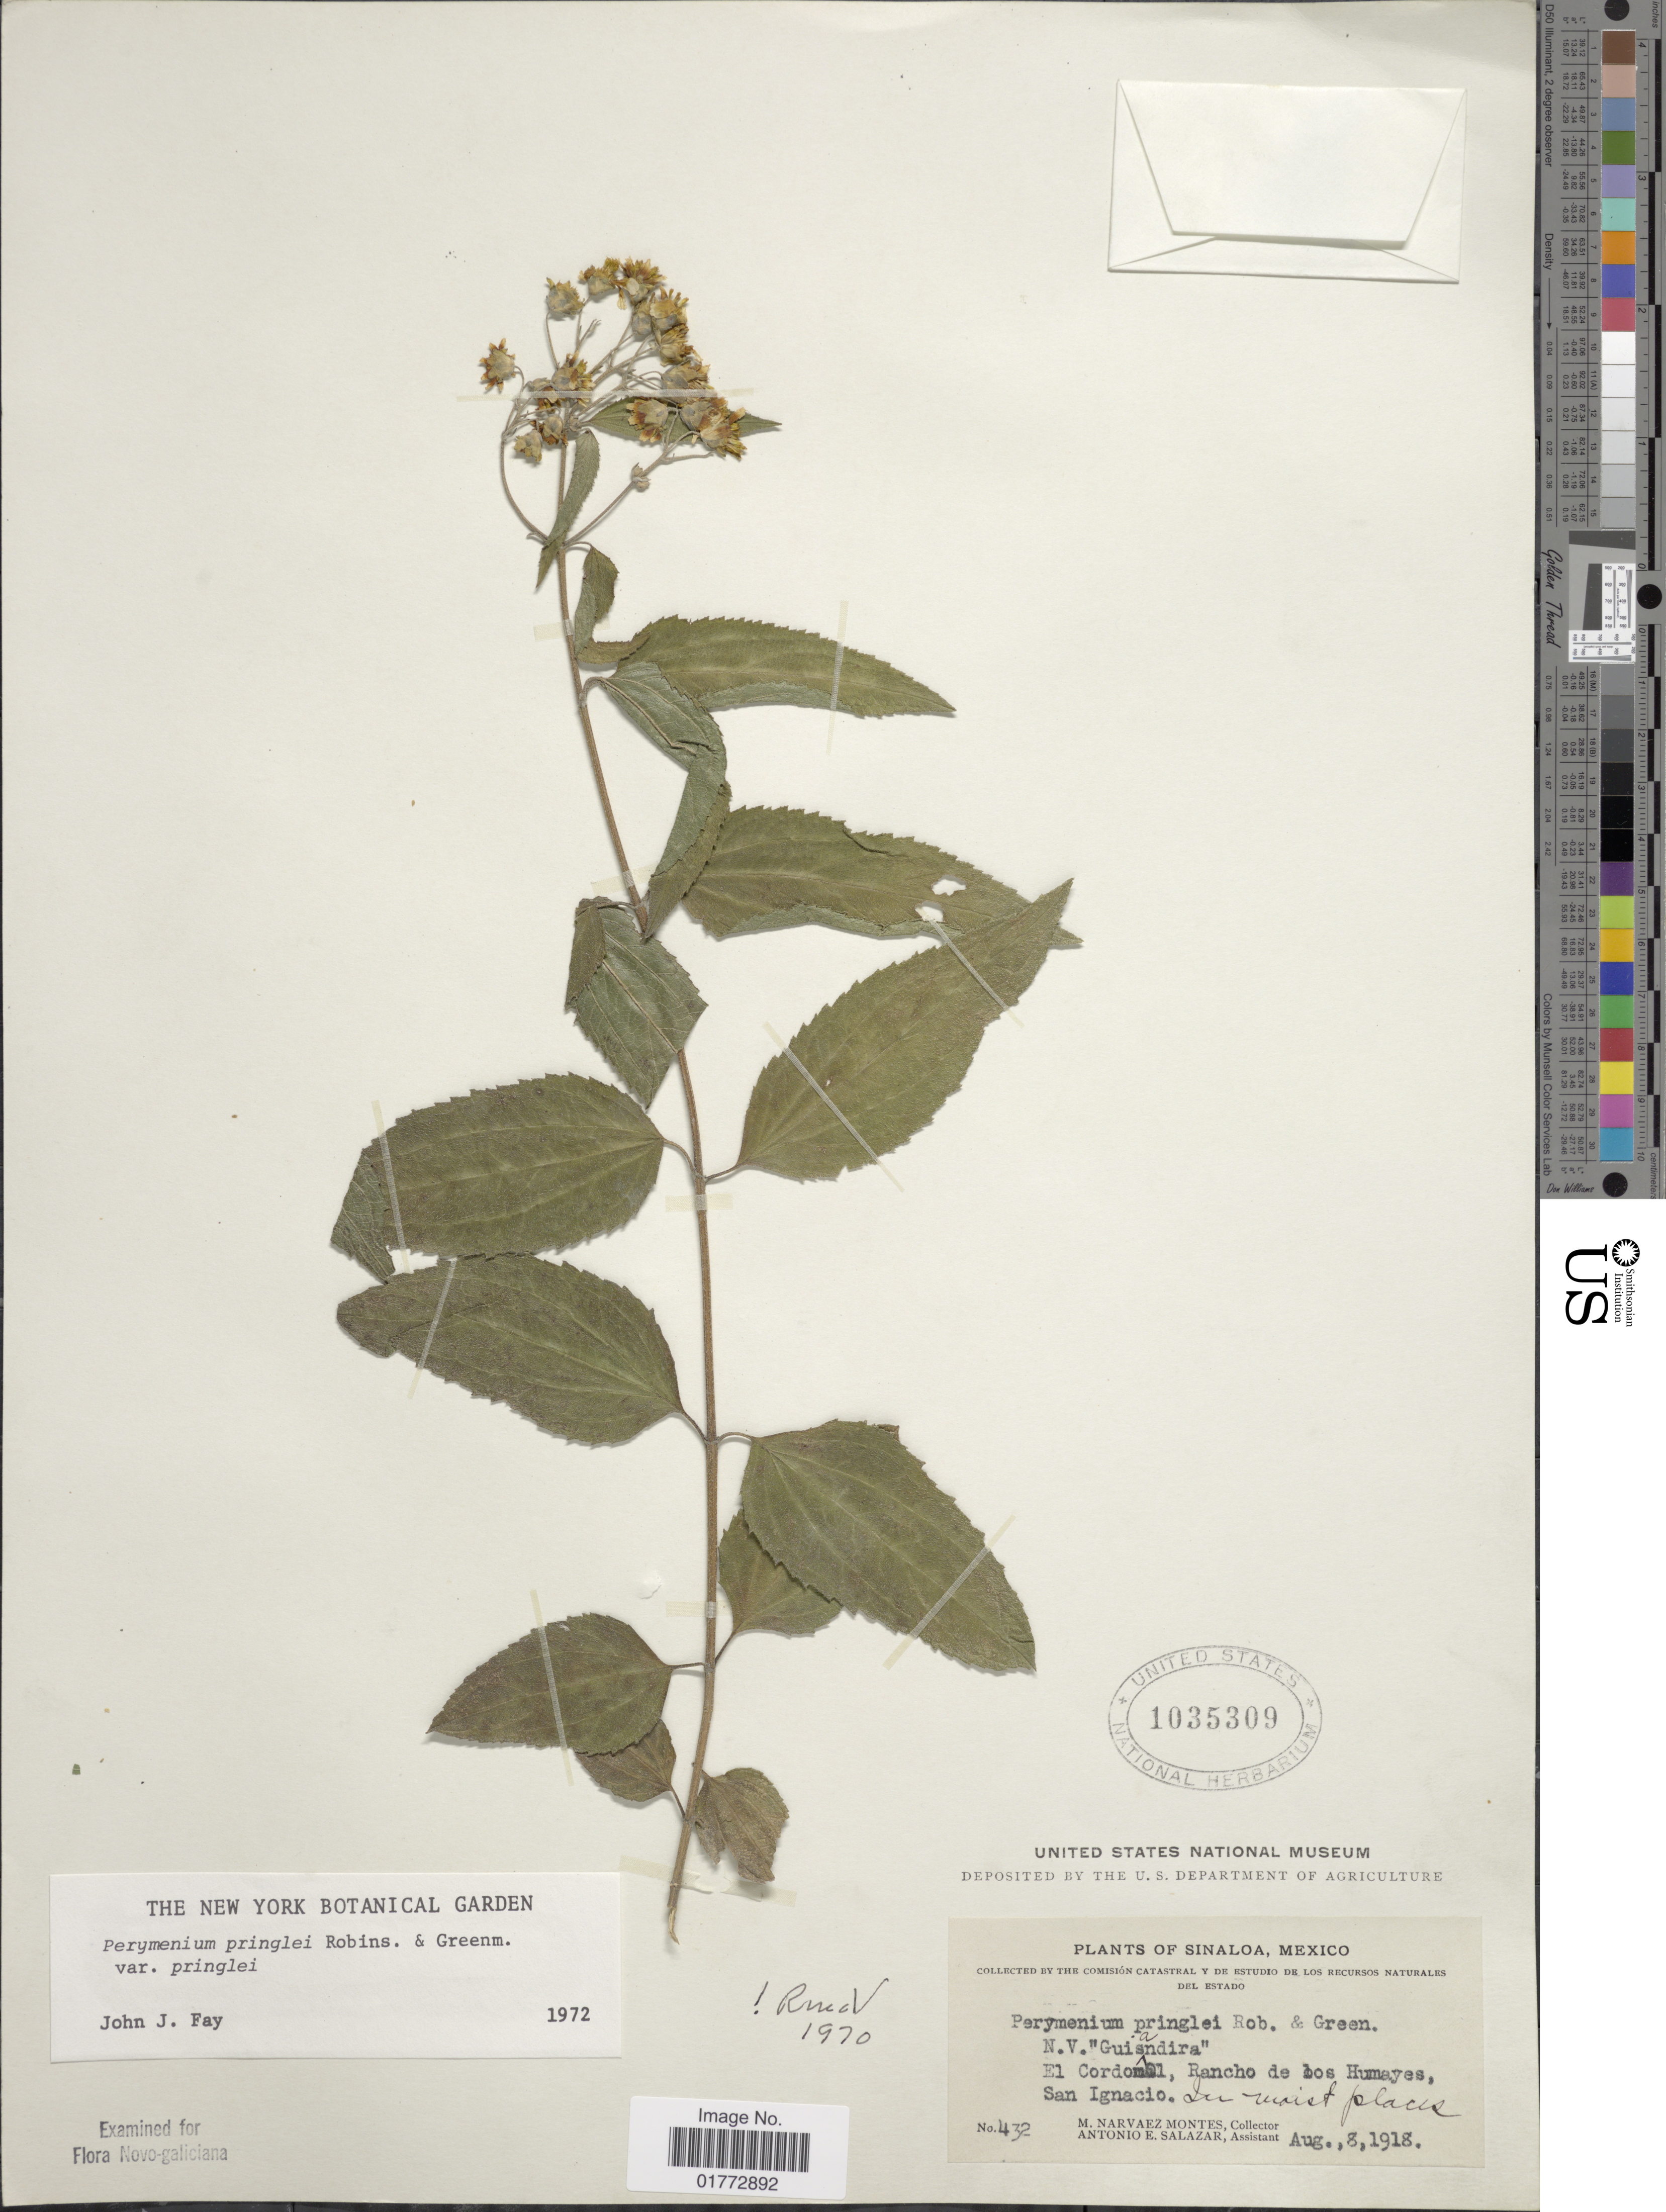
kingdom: Plantae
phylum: Tracheophyta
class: Magnoliopsida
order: Asterales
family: Asteraceae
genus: Perymenium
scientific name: Perymenium pringlei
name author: B.L. Rob. & Greenm.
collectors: M. Narvaez-Montes & A. E. Salazar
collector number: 432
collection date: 1918-08-03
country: Mexico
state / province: Sinaloa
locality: El Cordomol [interpreted] , Rancho de los Humayes, San Ignacio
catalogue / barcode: US 1035309